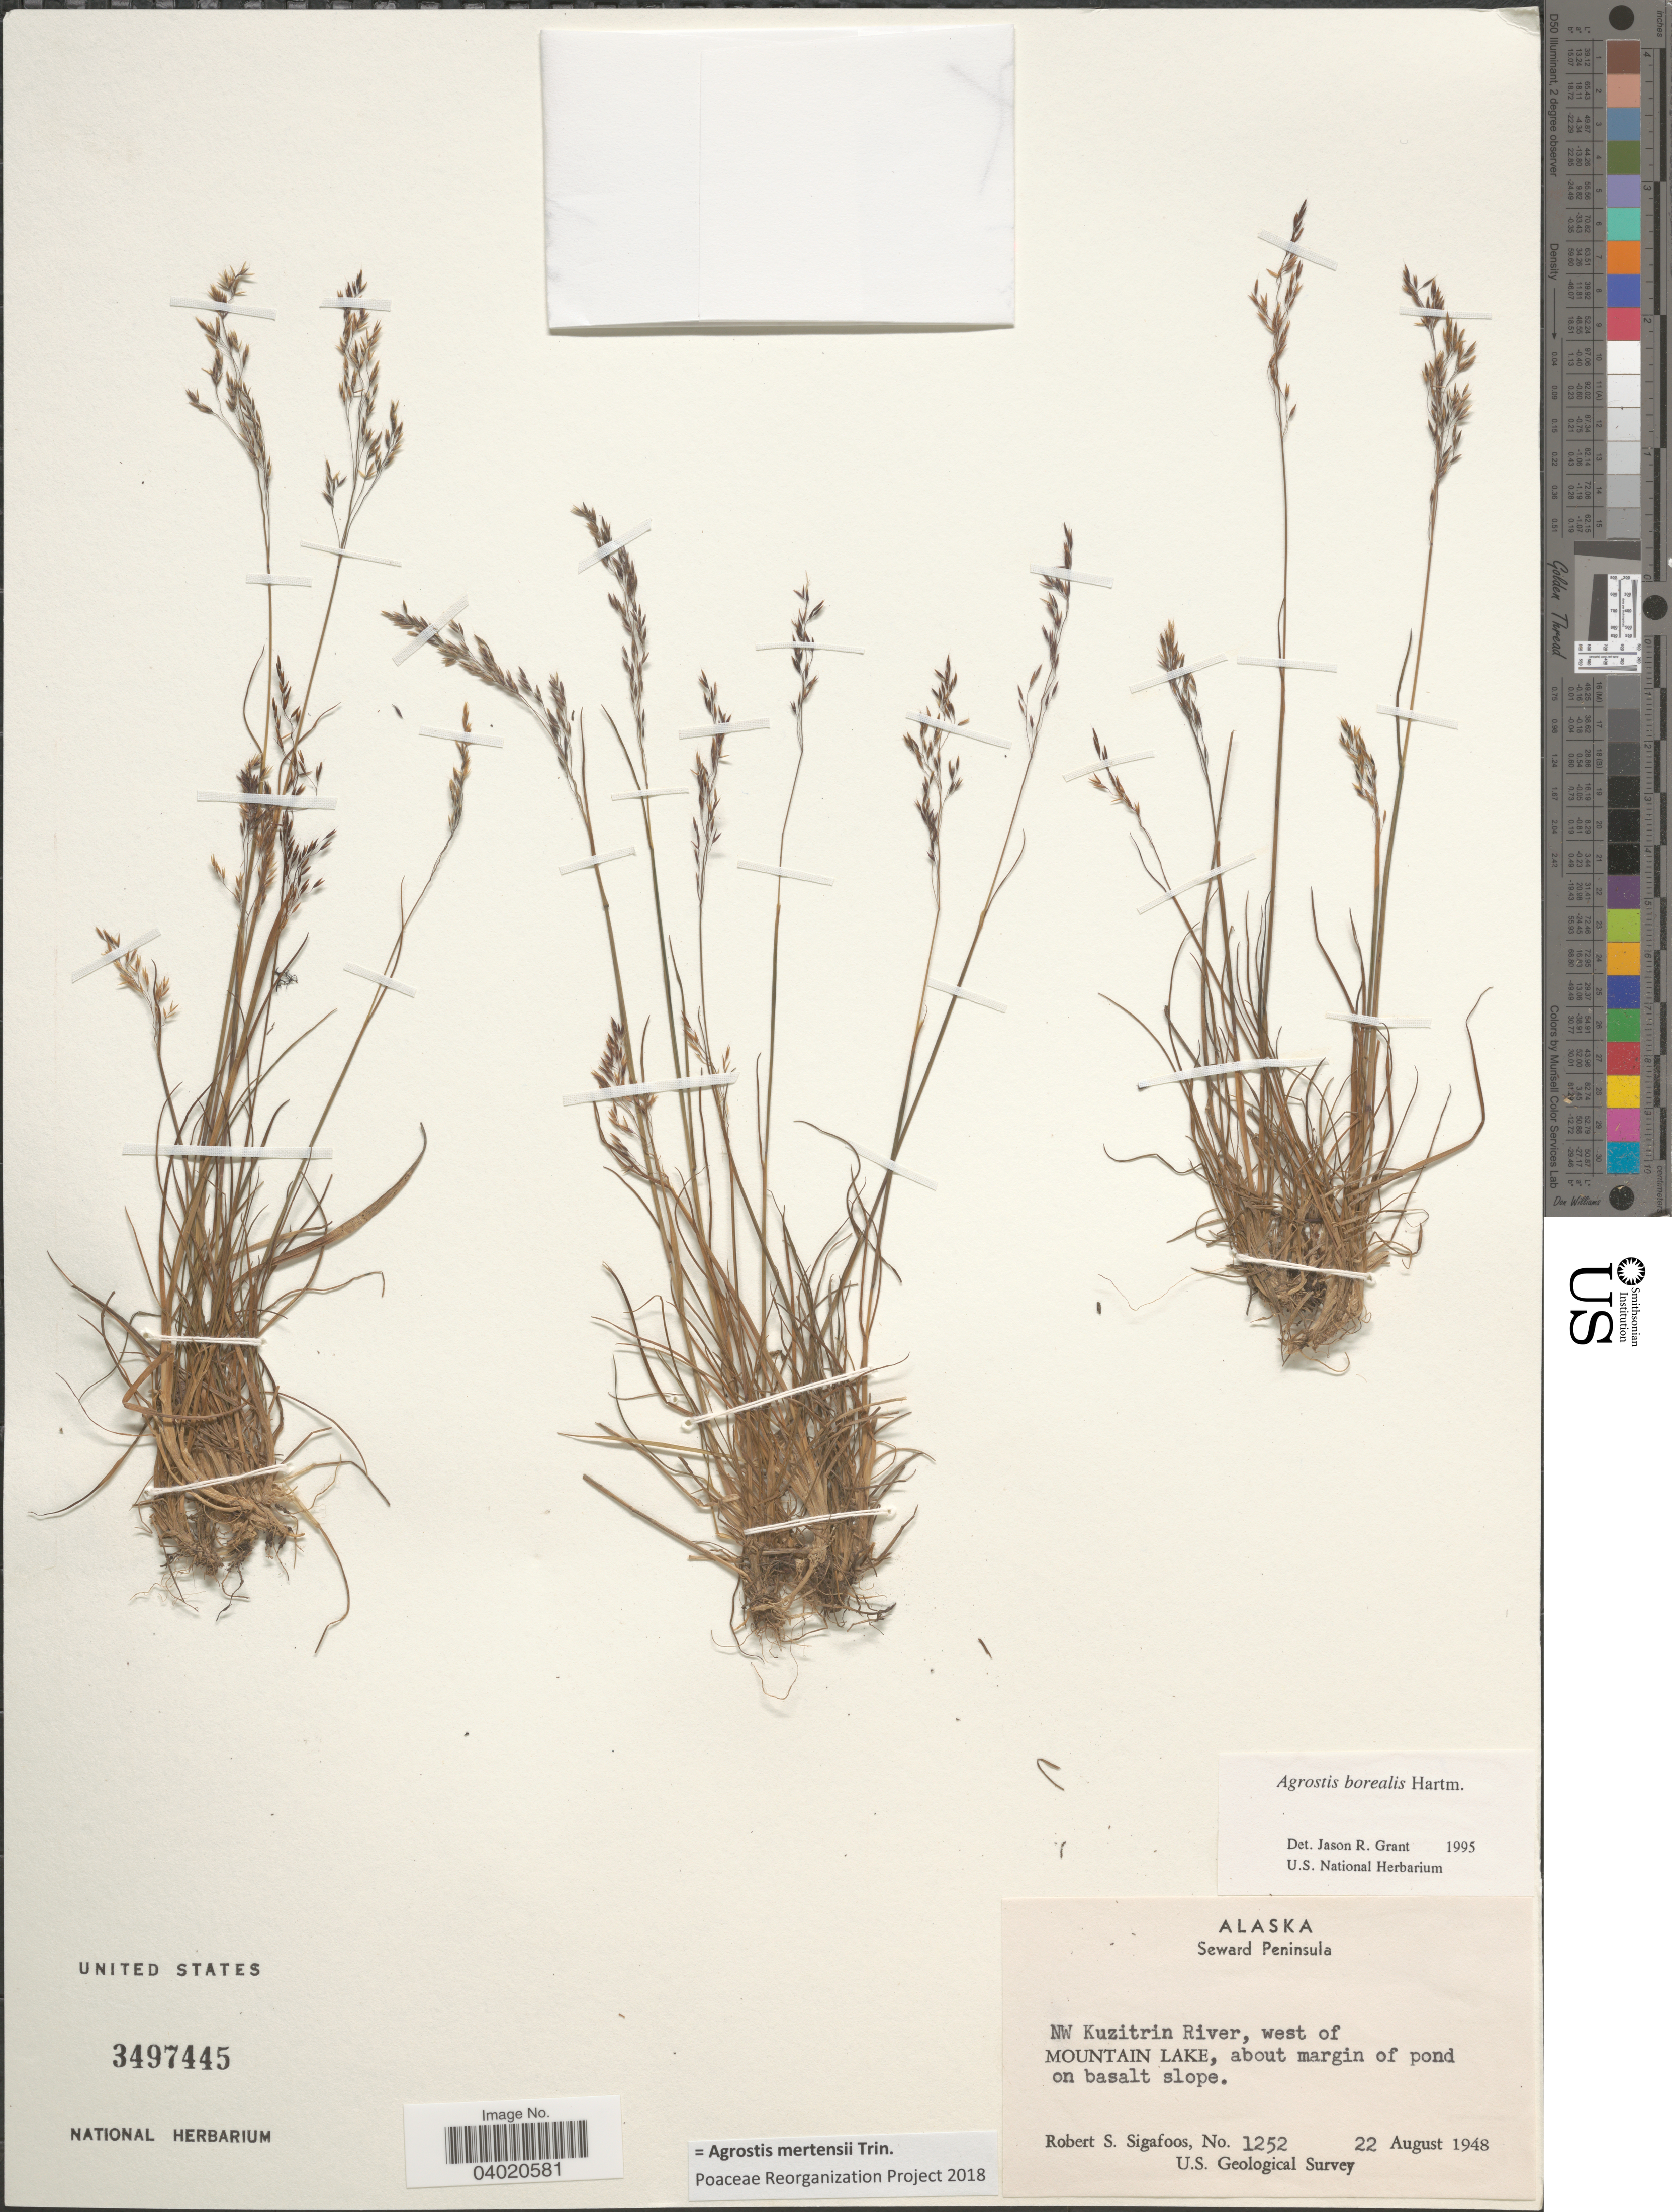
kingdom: Plantae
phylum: Tracheophyta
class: Liliopsida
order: Poales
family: Poaceae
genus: Agrostis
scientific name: Agrostis mertensii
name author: Trin.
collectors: R. Sigafoos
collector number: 1252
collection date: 1948-08-22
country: United States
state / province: Alaska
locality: Seward Peninsula. NW Kuzitrin River, west of Mountain Lake, about margin of pond on basalt slope.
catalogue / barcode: US 3497445